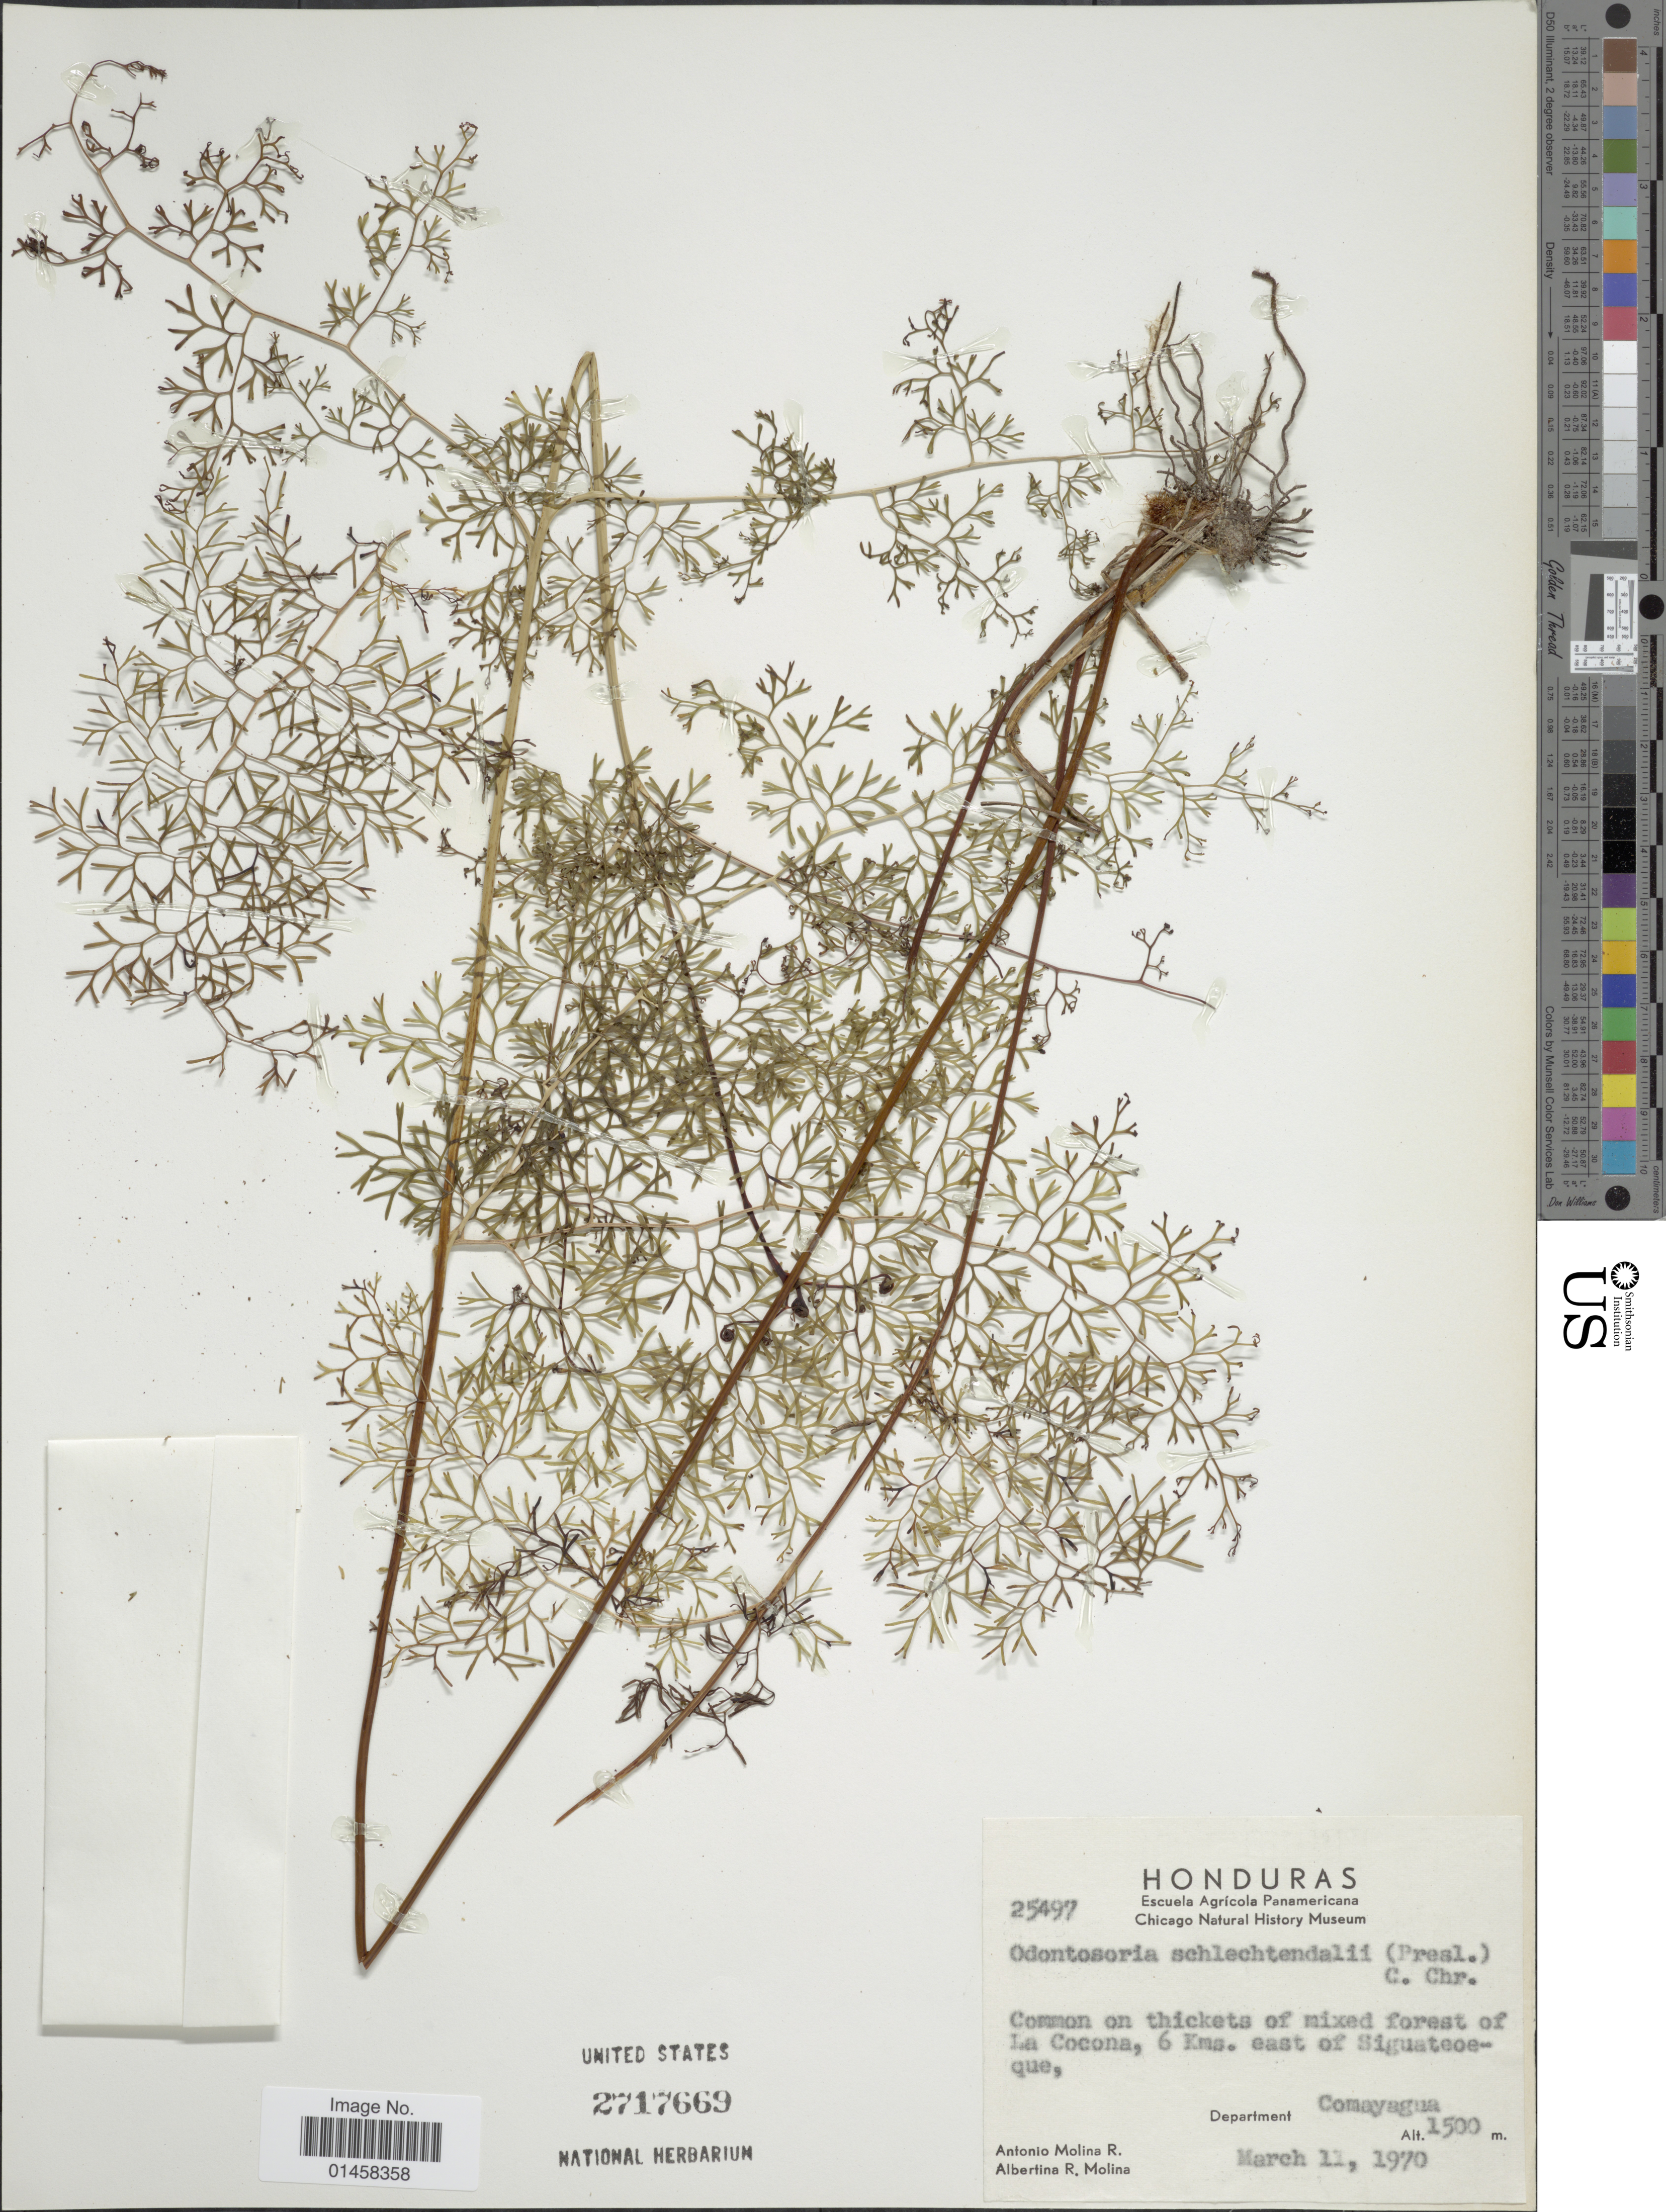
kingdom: Plantae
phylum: Tracheophyta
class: Polypodiopsida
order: Polypodiales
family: Lindsaeaceae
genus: Odontosoria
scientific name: Odontosoria schlechtendalii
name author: (C. Presl) C. Chr.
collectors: A. Alvarez & A. R. Molina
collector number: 25497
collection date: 1970-03-11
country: Honduras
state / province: Comayagua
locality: Common on thickets of mixed forest of La Cocona, 6 kms, east of Siguateoeque, , Department of Comayagua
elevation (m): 1500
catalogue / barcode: US 2717669